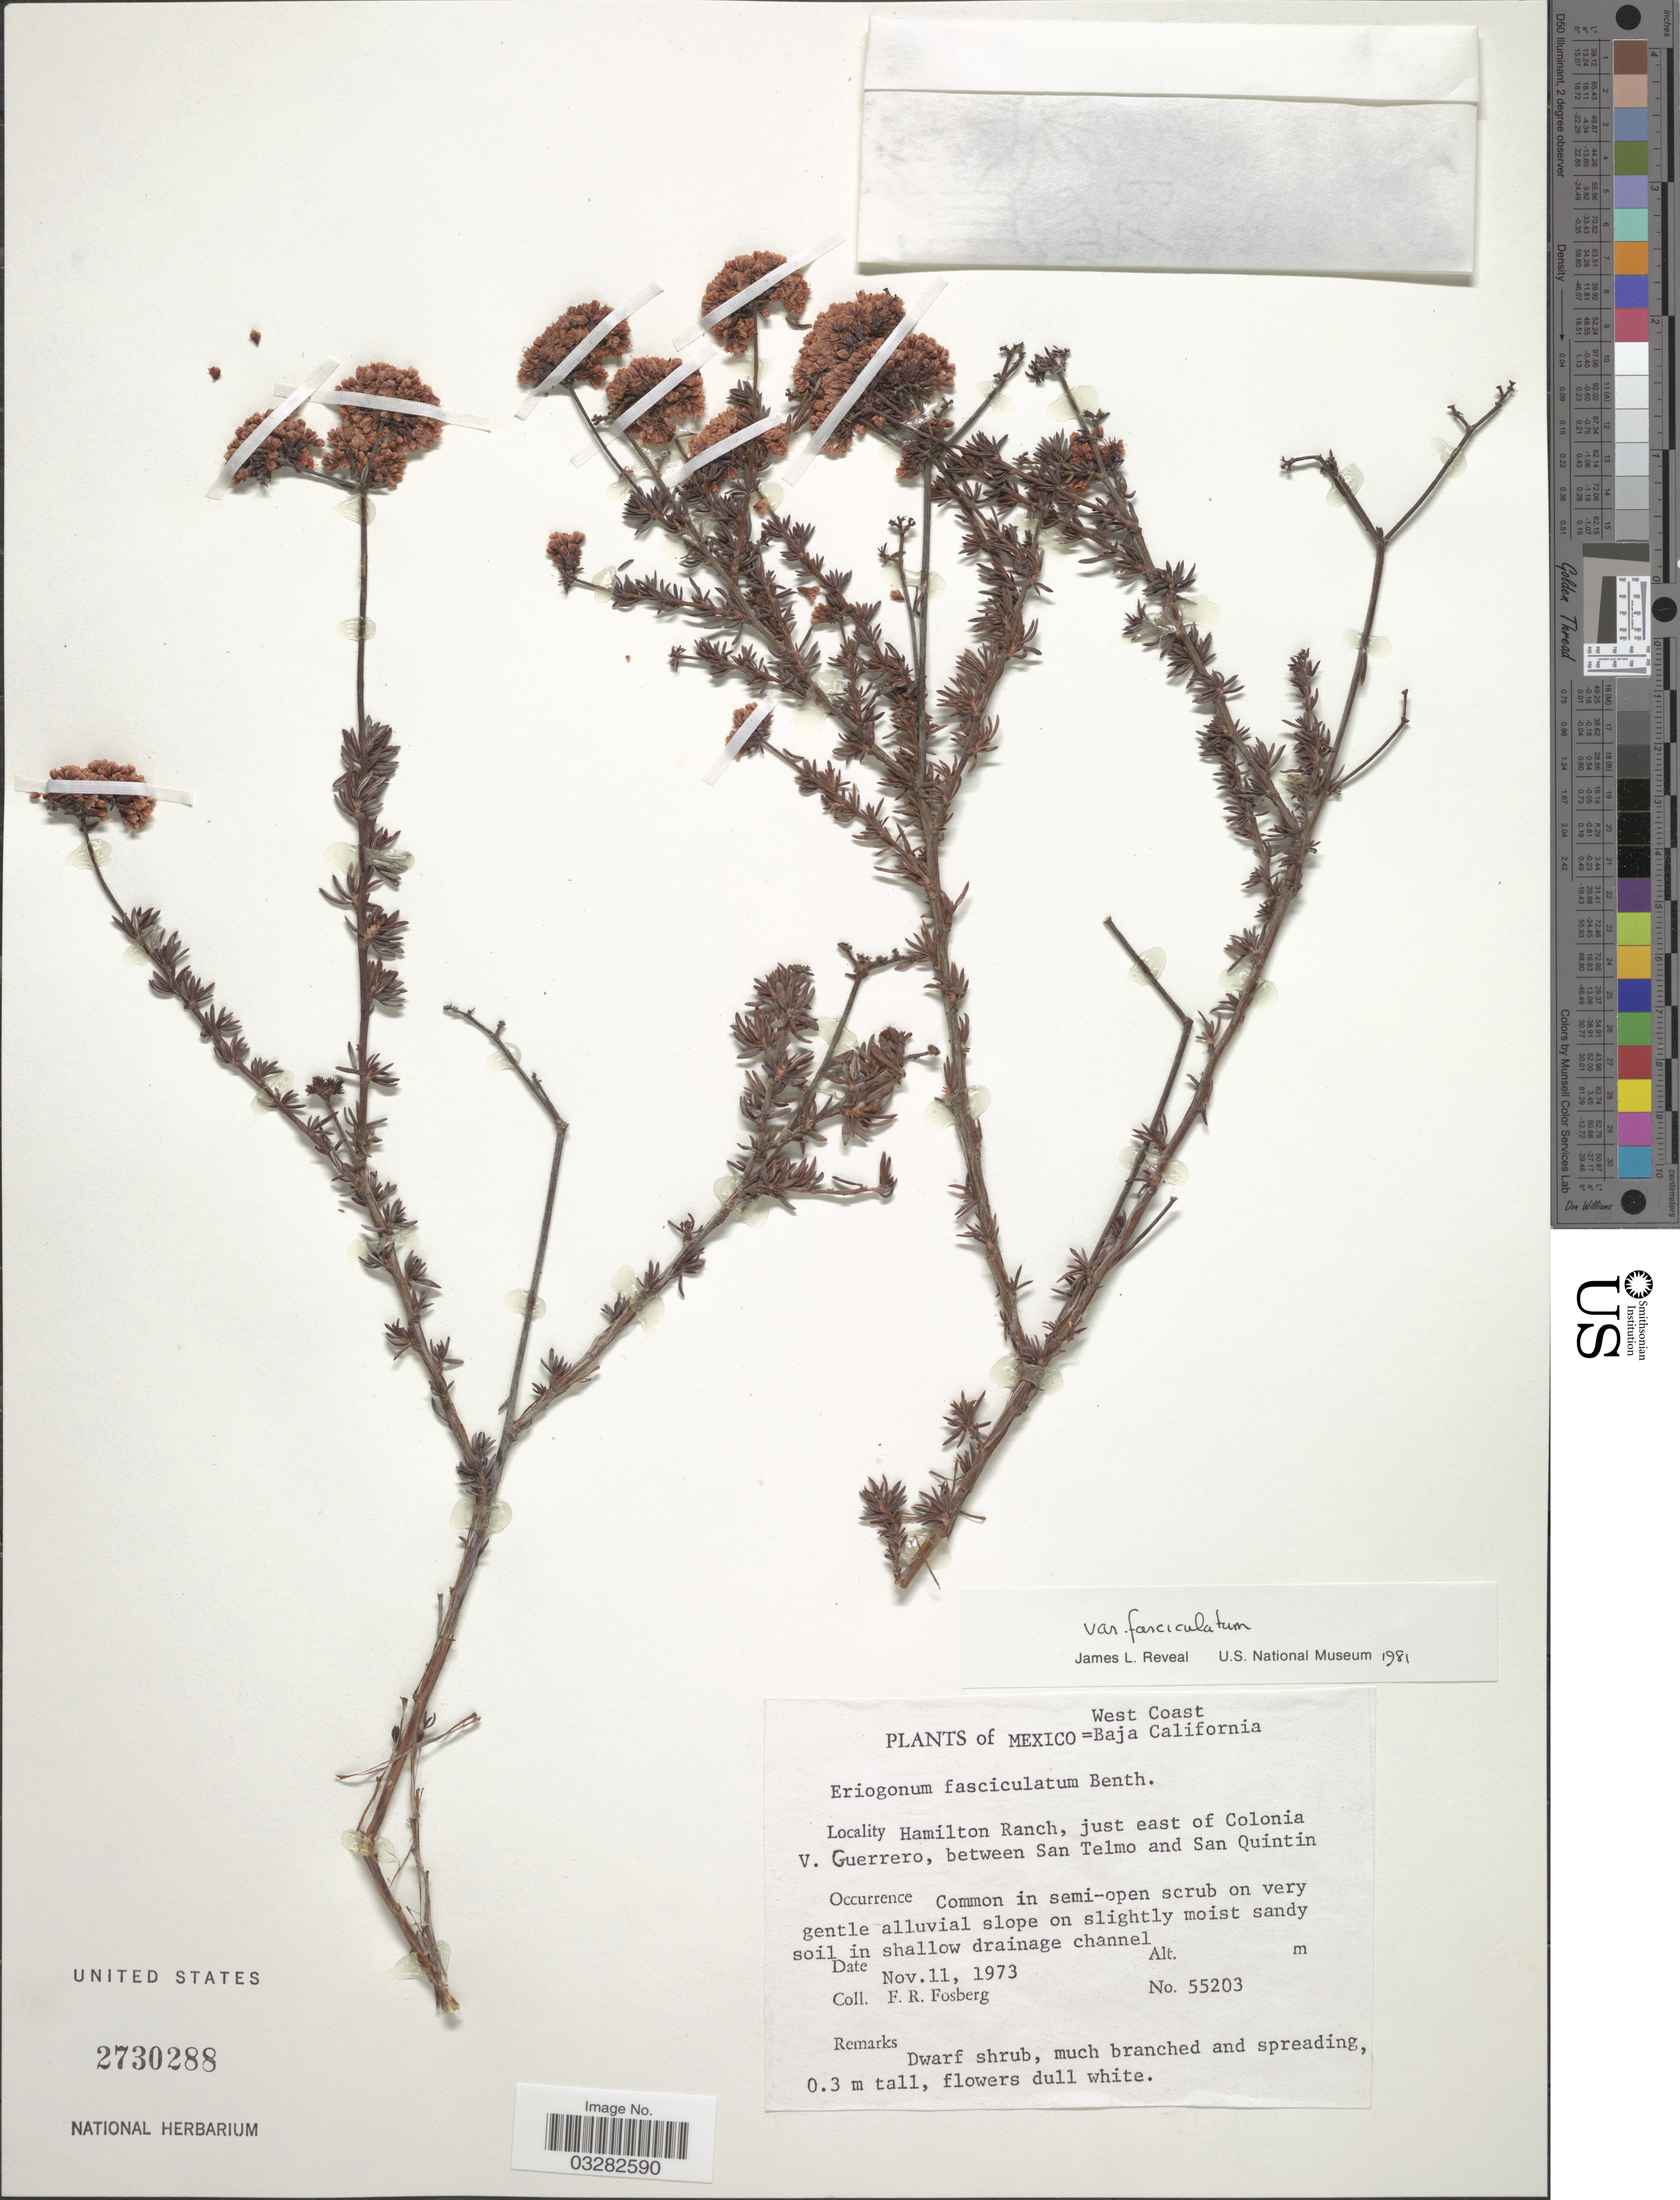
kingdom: Plantae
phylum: Tracheophyta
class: Magnoliopsida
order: Caryophyllales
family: Polygonaceae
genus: Eriogonum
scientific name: Eriogonum fasciculatum var. fasciculatum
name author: Benth.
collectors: F. R. Fosberg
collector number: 55203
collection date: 1973-11-11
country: Mexico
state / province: Baja California Norte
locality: West Coast. Hamilton Ranch, just east of Colonia V. Guerrero, between San Telmo and San Quintin.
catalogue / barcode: US 2730288